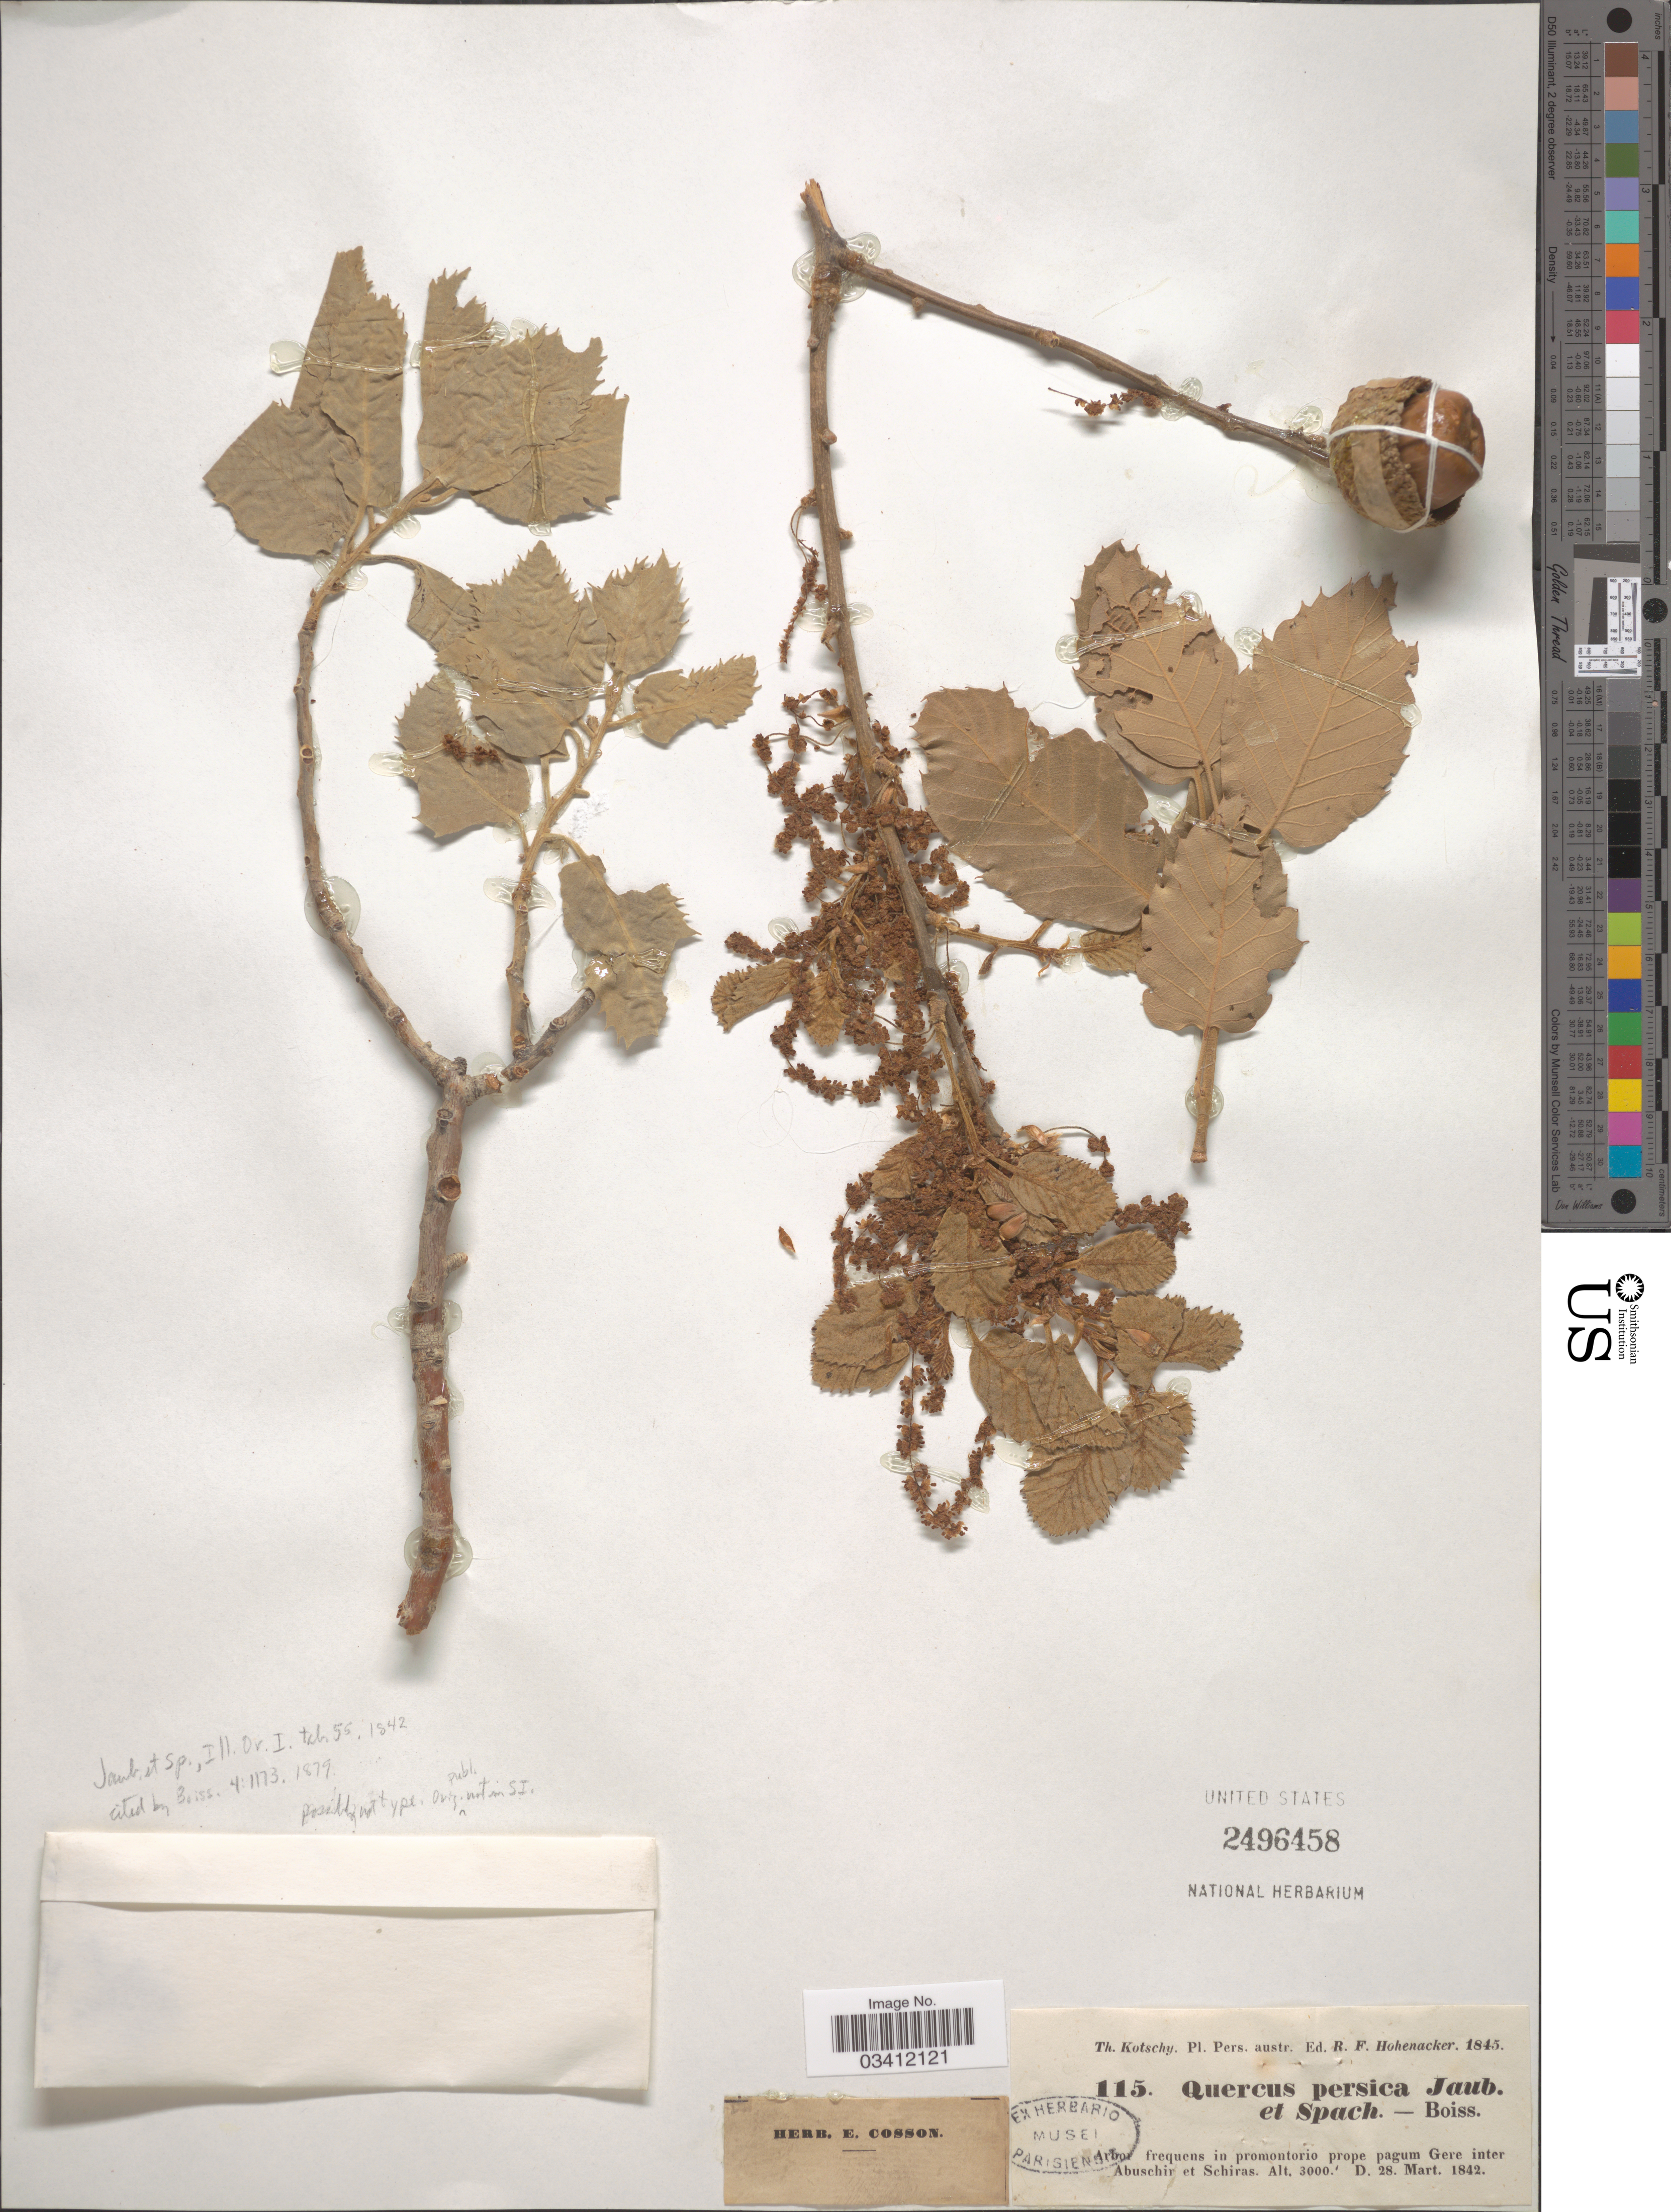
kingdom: Plantae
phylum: Tracheophyta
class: Magnoliopsida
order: Fagales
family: Fagaceae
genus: Quercus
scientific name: Quercus persica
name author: Jaub. & Spach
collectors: K. G. Kotschy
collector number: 115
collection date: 1842-03-28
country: Iran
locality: Pers. austr. Arbor frequens in promontorio prope pagum Gere inter Abuschir et Schiras.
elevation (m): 914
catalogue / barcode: US 2496458